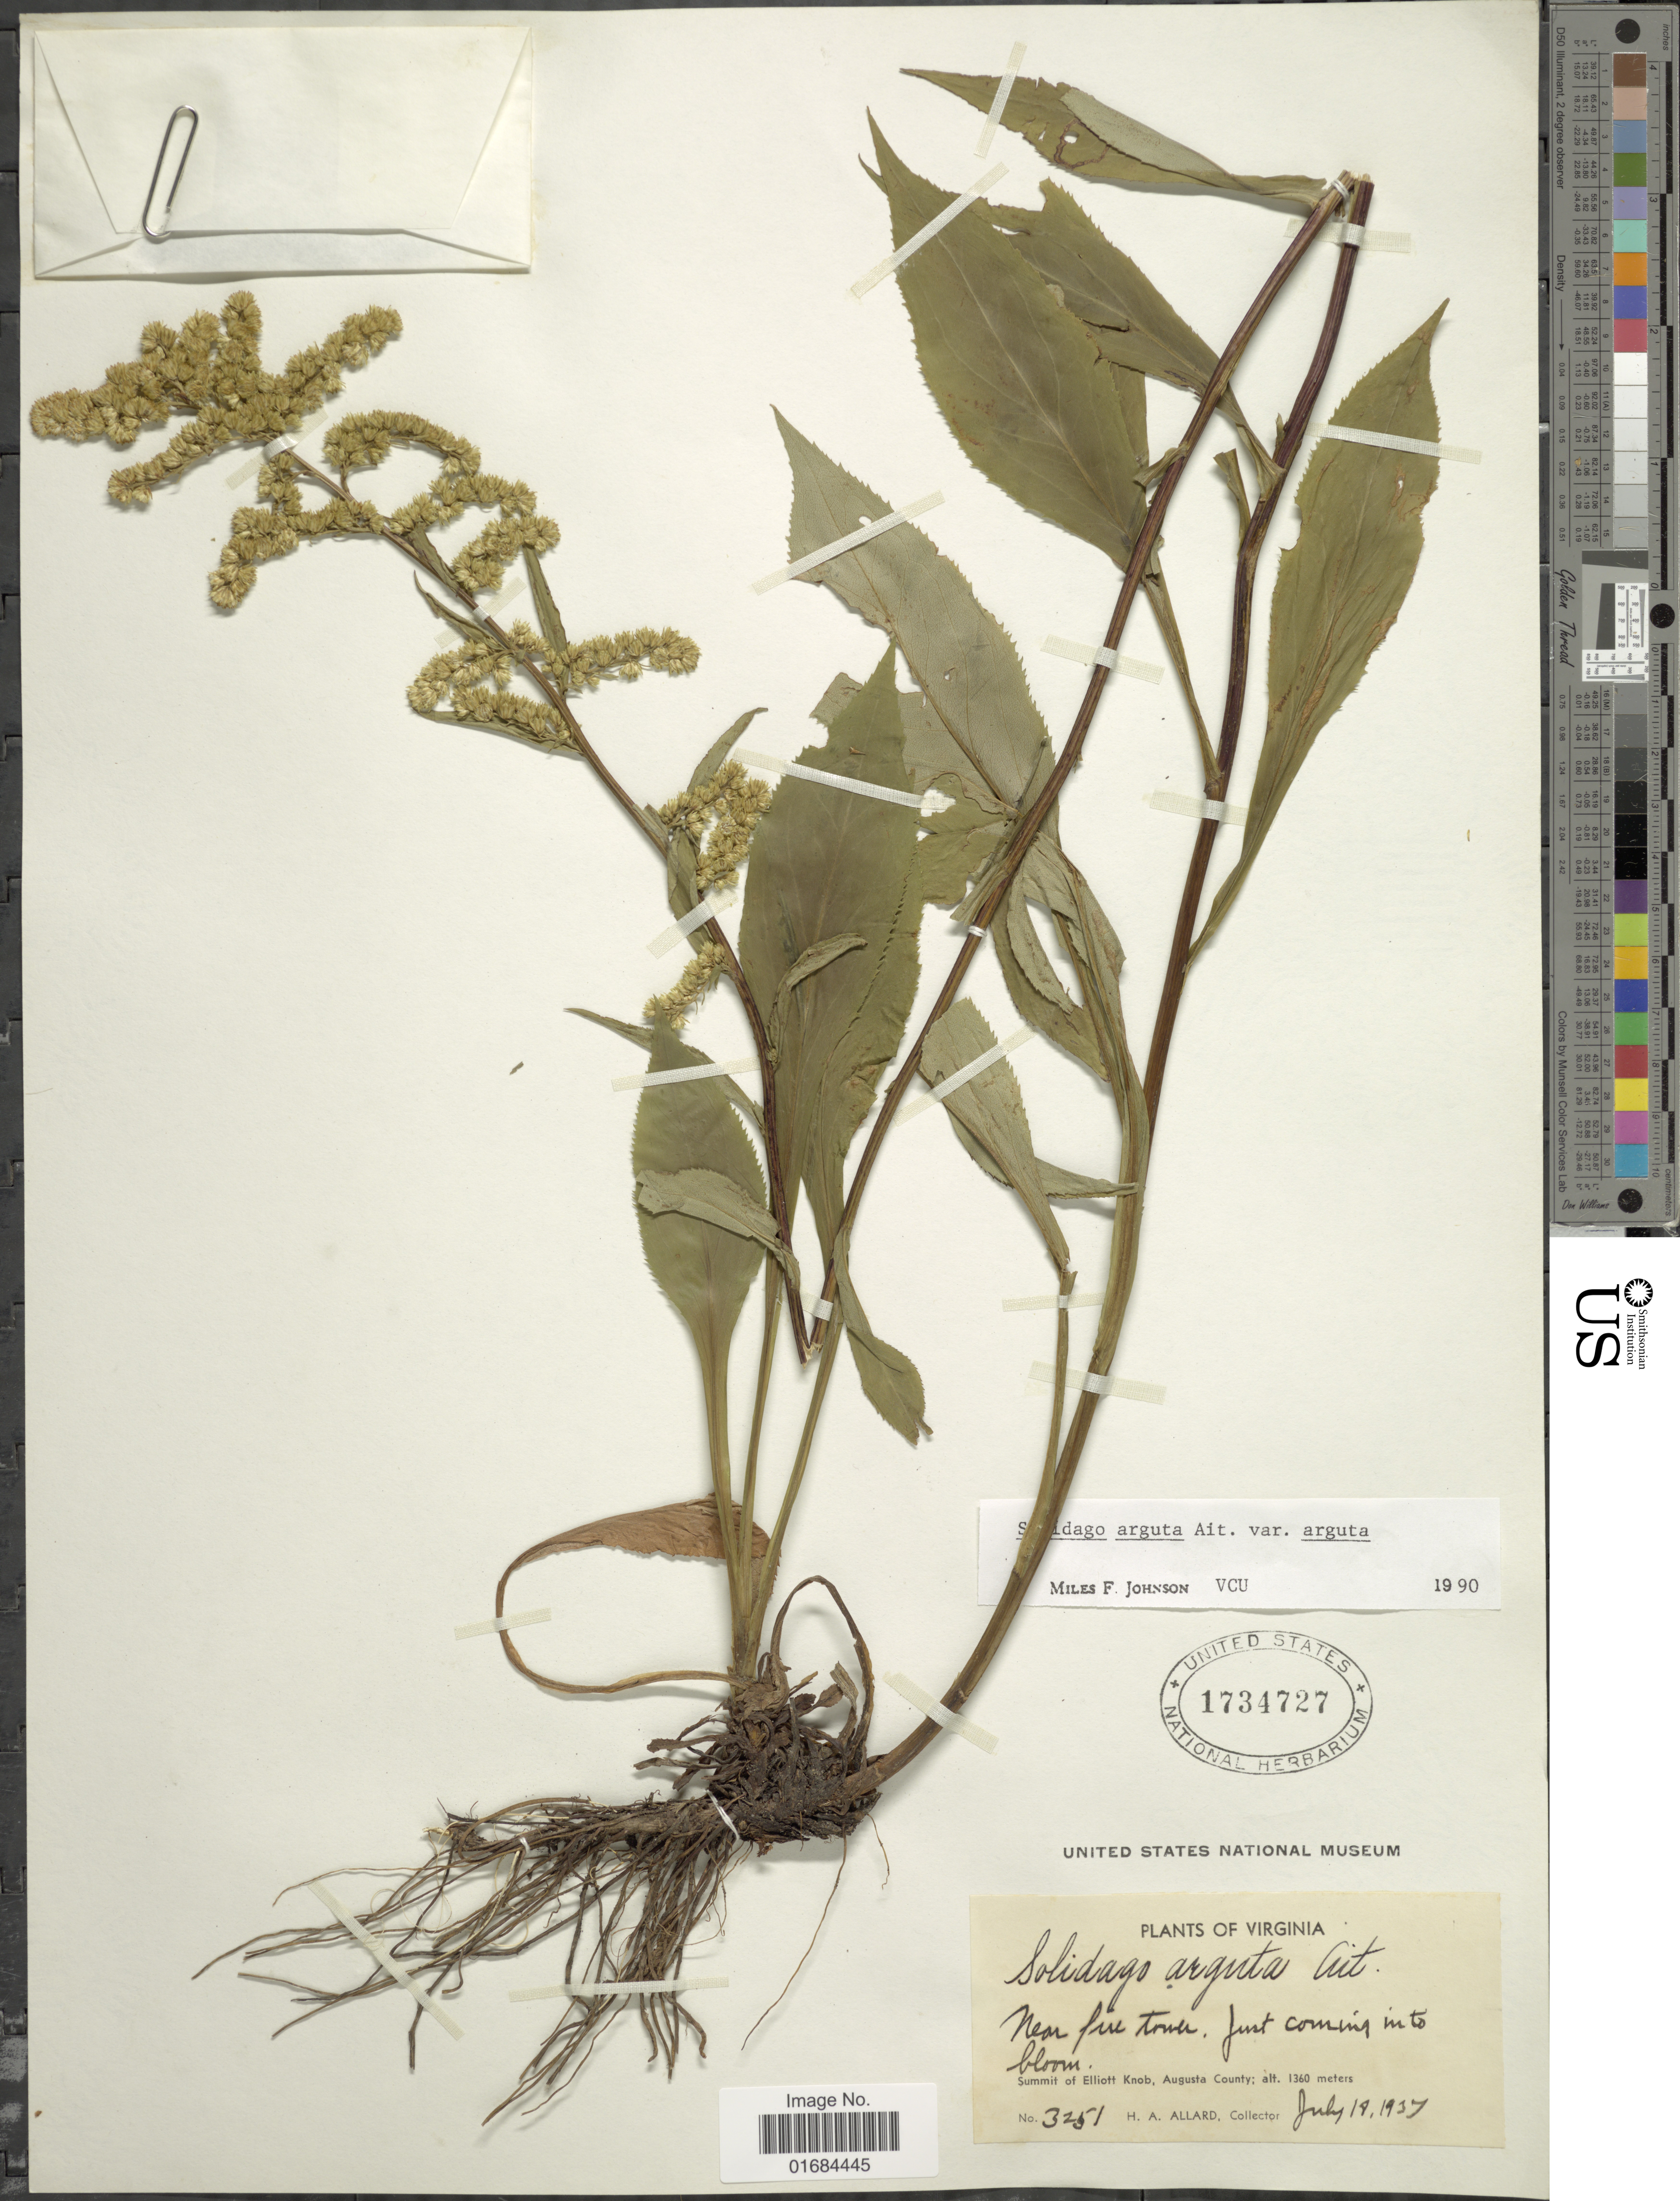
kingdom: Plantae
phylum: Tracheophyta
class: Magnoliopsida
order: Asterales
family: Asteraceae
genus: Solidago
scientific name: Solidago arguta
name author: Aiton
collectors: H. A. Allard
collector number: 3251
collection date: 1937-07-17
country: United States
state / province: Virginia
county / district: Augusta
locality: Near fire tower, Just comming in to bloom, Summit of Elliott knob, Augusta County.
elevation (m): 1360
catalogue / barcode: US 1734727